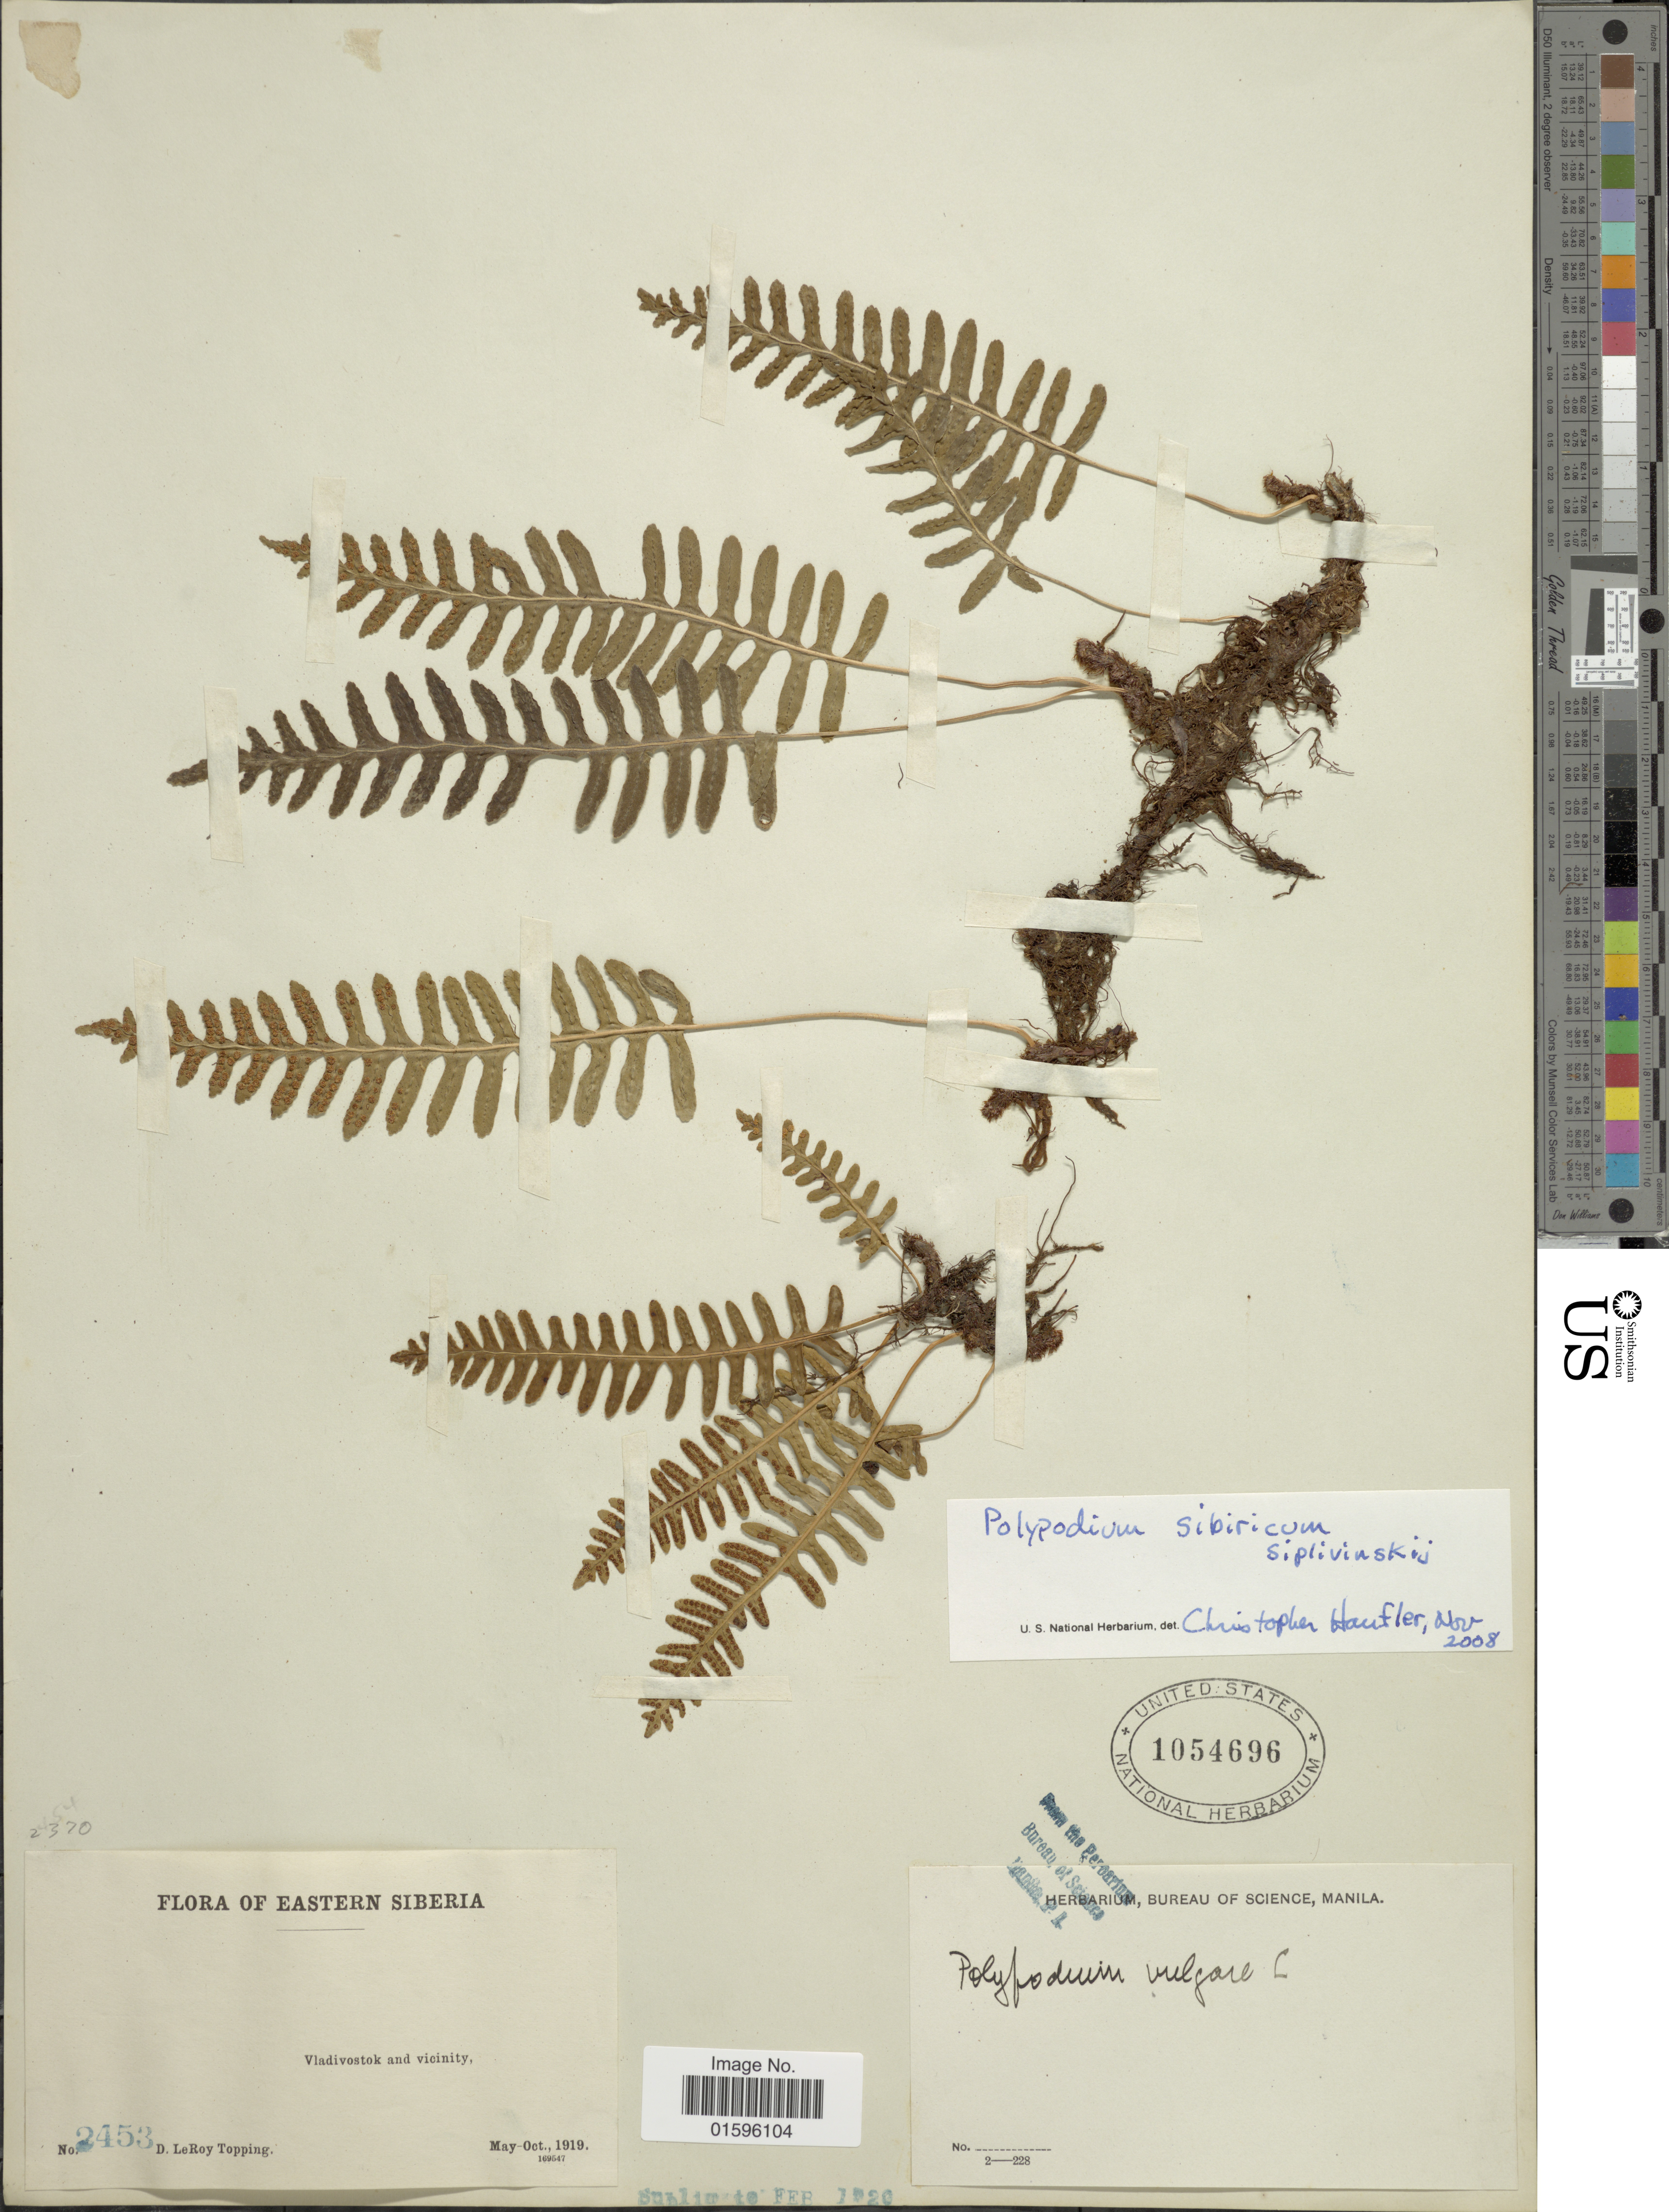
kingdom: Plantae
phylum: Tracheophyta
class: Polypodiopsida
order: Polypodiales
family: Polypodiaceae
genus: Polypodium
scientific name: Polypodium sibiricum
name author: Sipliv.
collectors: D. L. Topping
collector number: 2453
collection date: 1919-05/1919-10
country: Russian Federation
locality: Eastern Siberia, Vladivostok and vicinity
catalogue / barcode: US 1054696